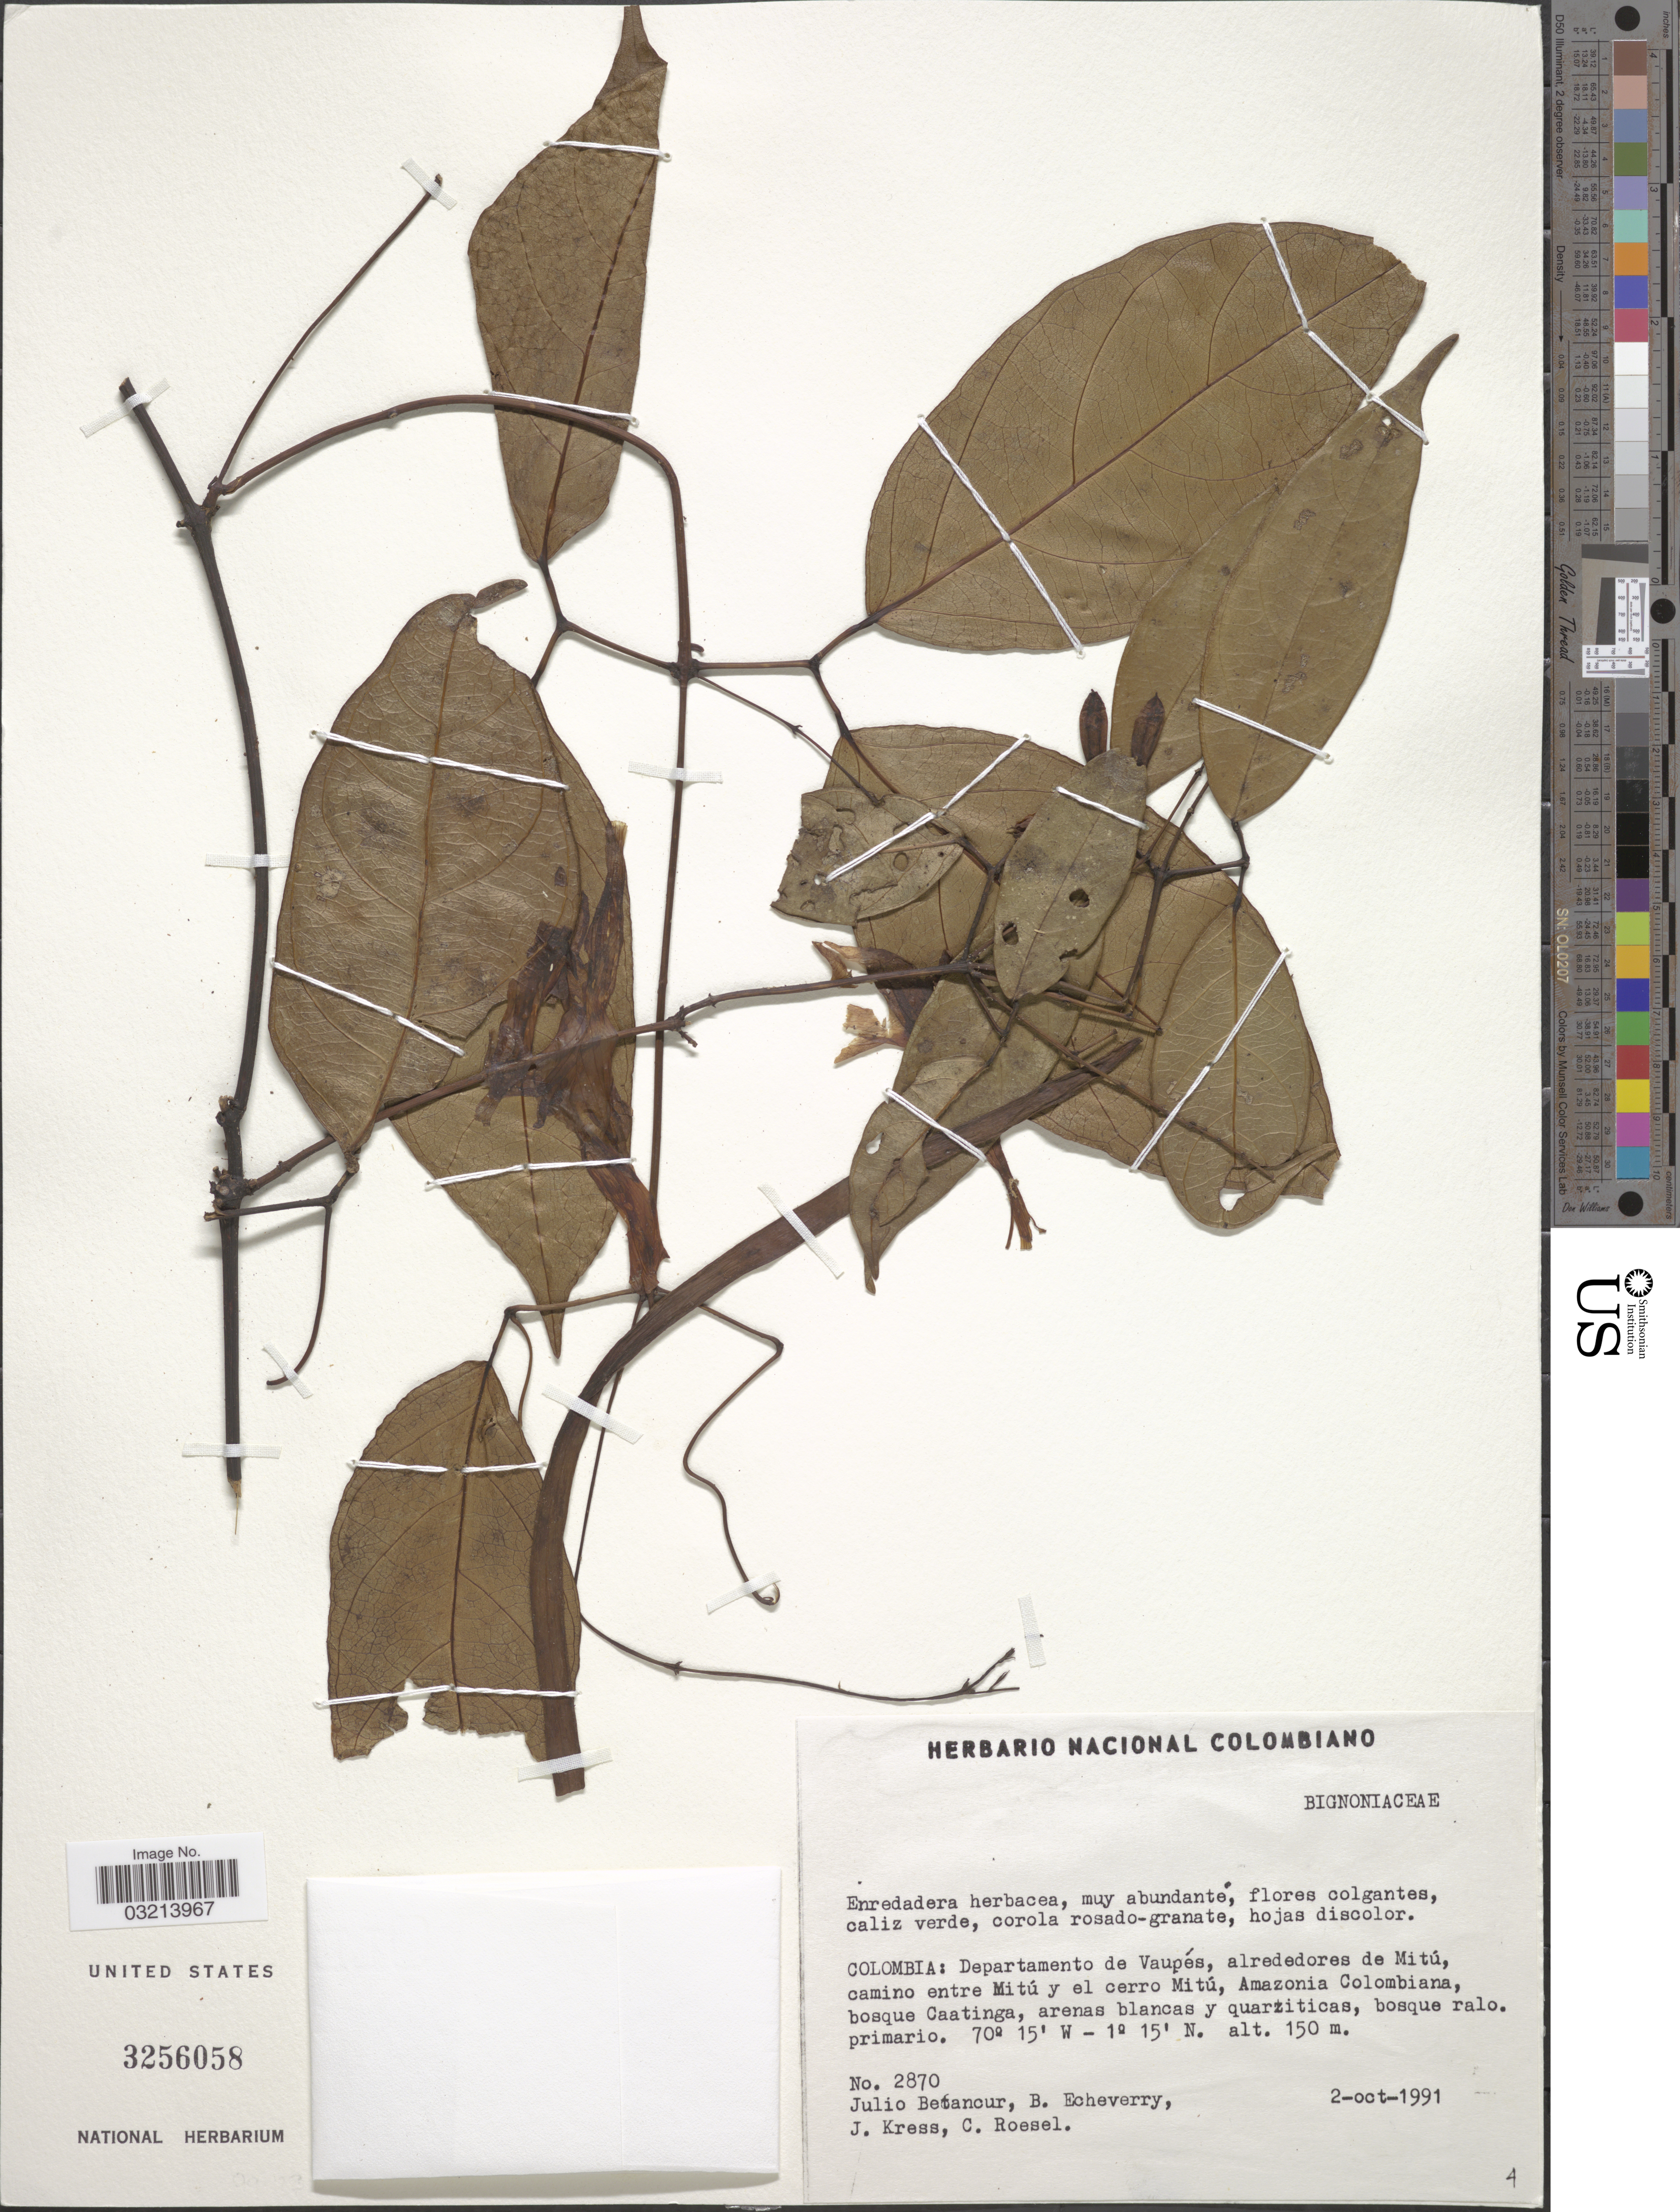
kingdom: Plantae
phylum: Tracheophyta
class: Magnoliopsida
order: Lamiales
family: Bignoniaceae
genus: Martinella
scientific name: Martinella iquitoensis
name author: A. Samp.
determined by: Frazão, A.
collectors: J. Betancur, B. Echeverry, J. Kress & C. S. Roesel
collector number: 2870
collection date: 1991-10-02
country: Colombia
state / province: Vaupés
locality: Departamento de Vaupés, alrededores de Mitú, camino entre Mitú y el cerro Mitú, Amazonia Colombiana.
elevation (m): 150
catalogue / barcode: US 3256058